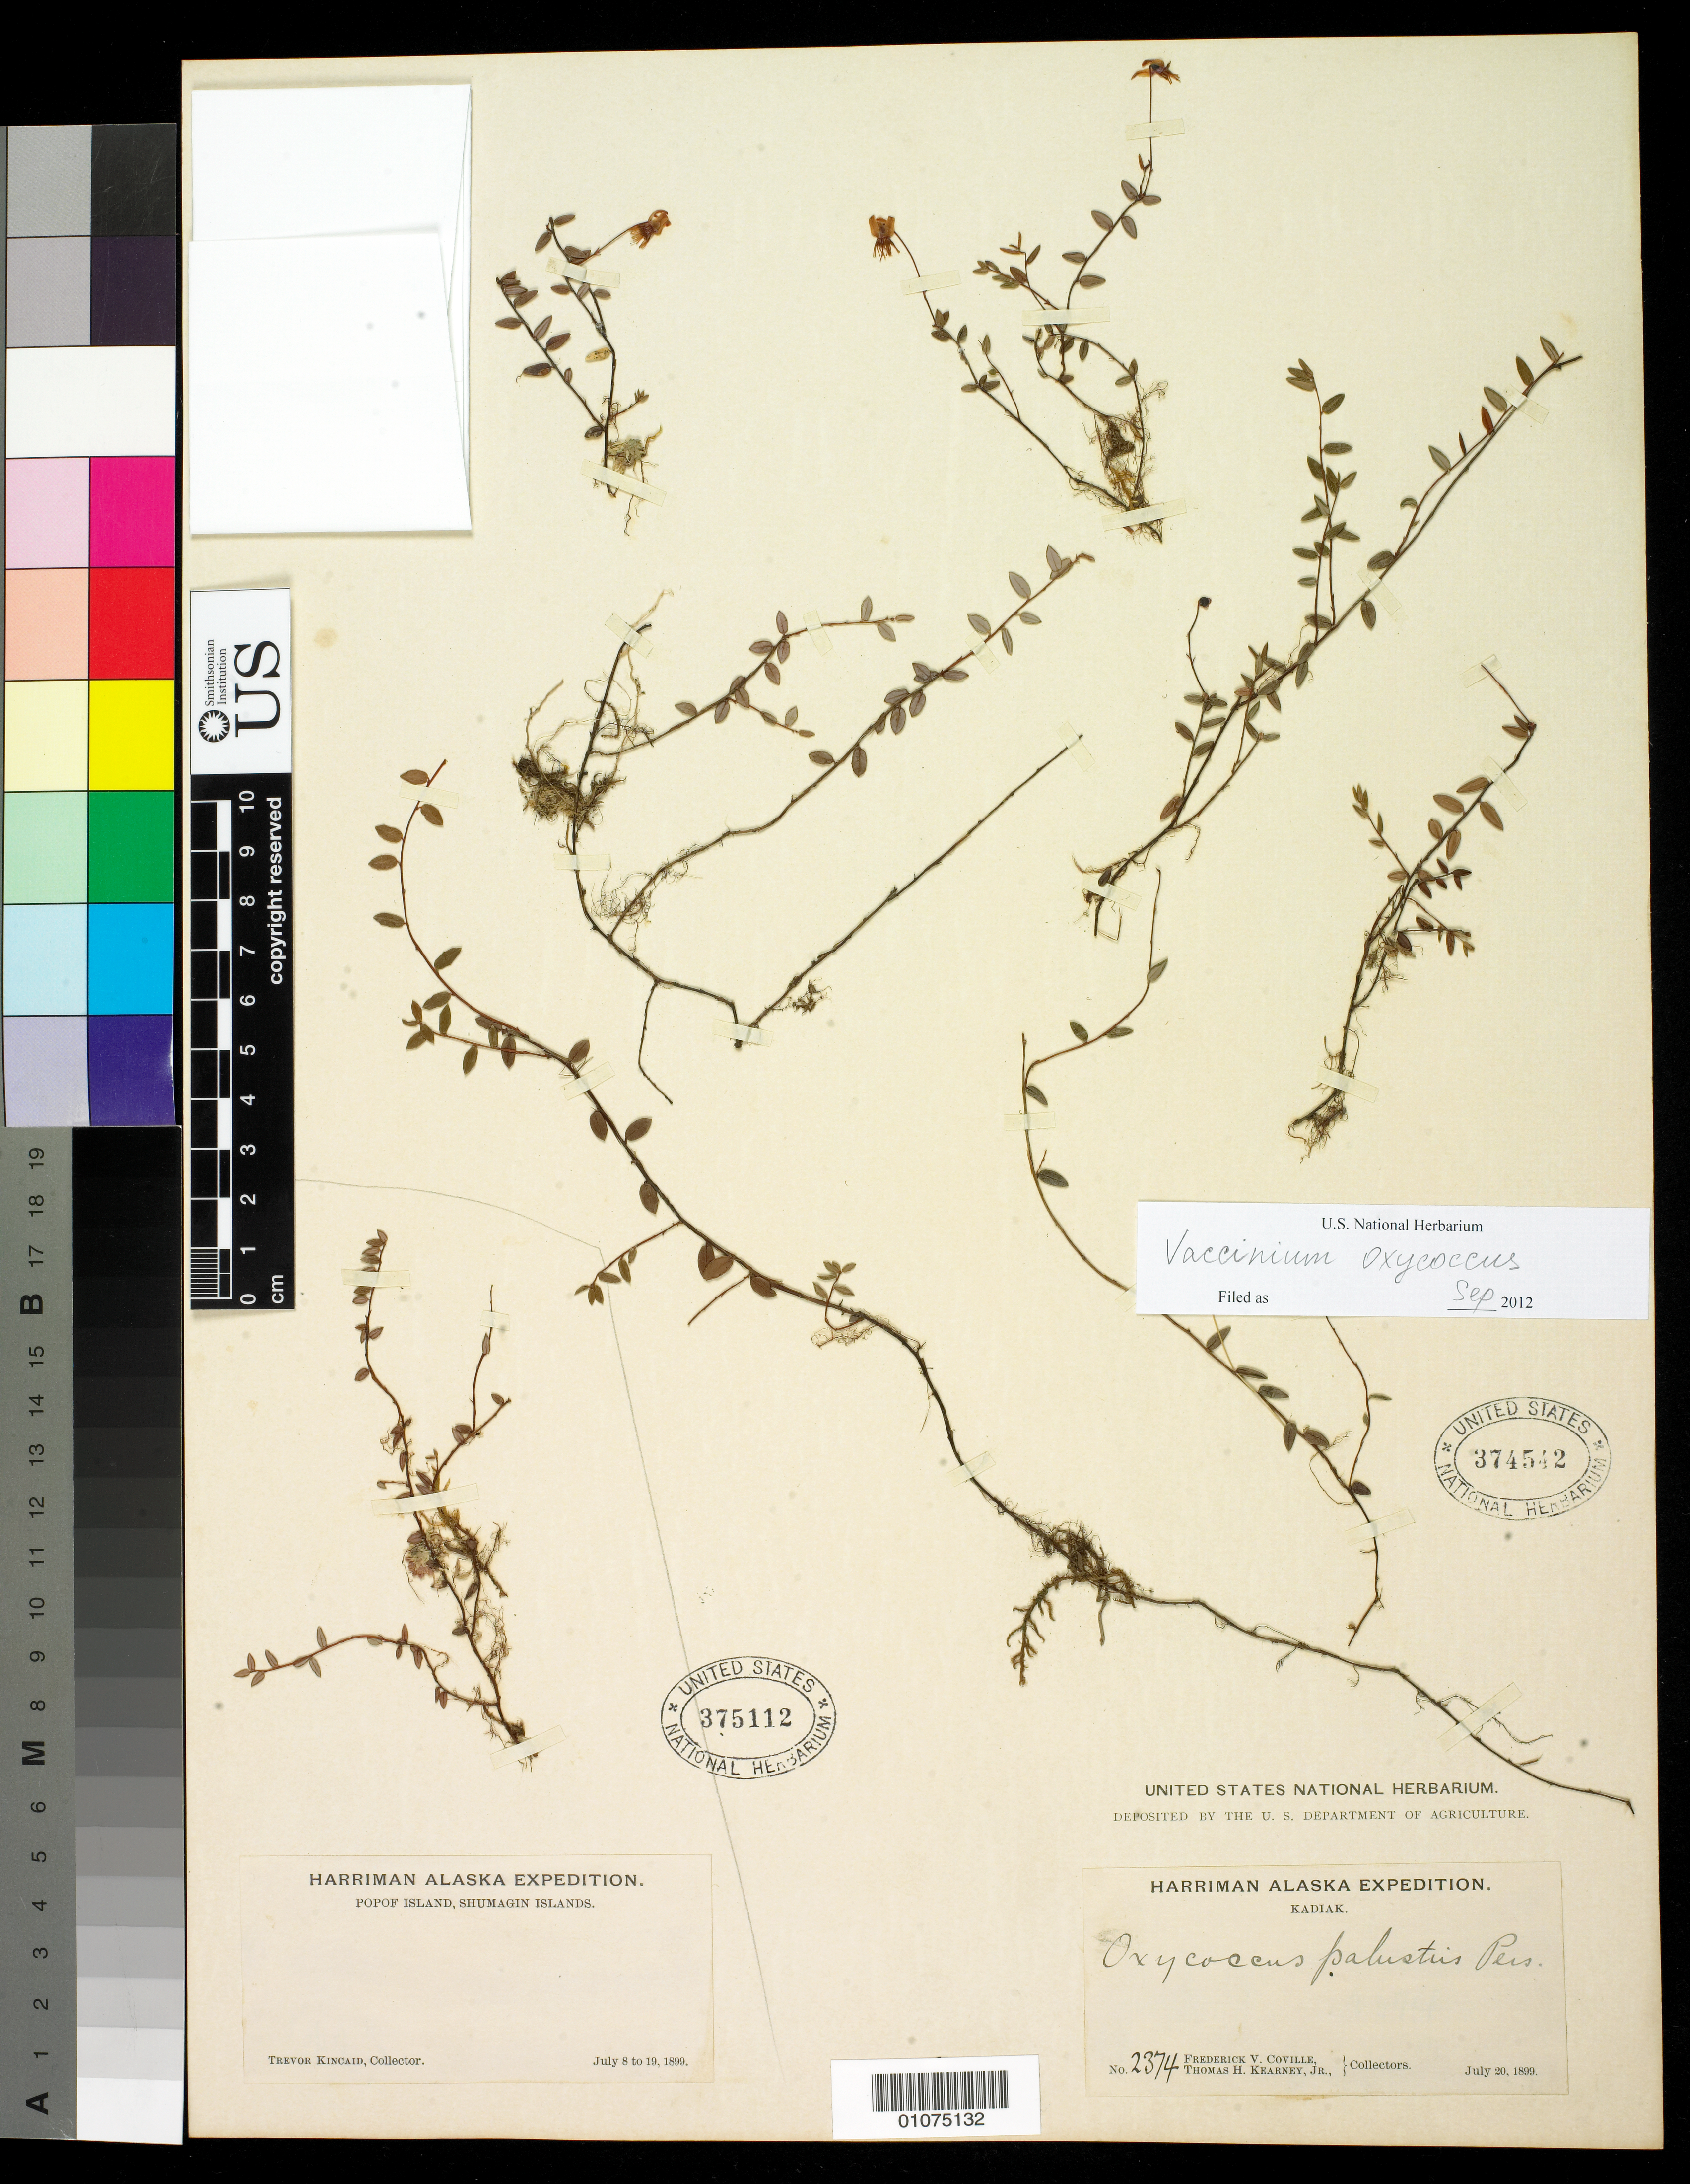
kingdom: Plantae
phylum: Tracheophyta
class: Magnoliopsida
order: Ericales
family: Ericaceae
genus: Vaccinium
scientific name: Vaccinium oxycoccos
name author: L.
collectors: F. V. Coville & T. H. Kearney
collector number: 2374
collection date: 1899-07-20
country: United States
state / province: Alaska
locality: Kodiak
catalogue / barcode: US 374542